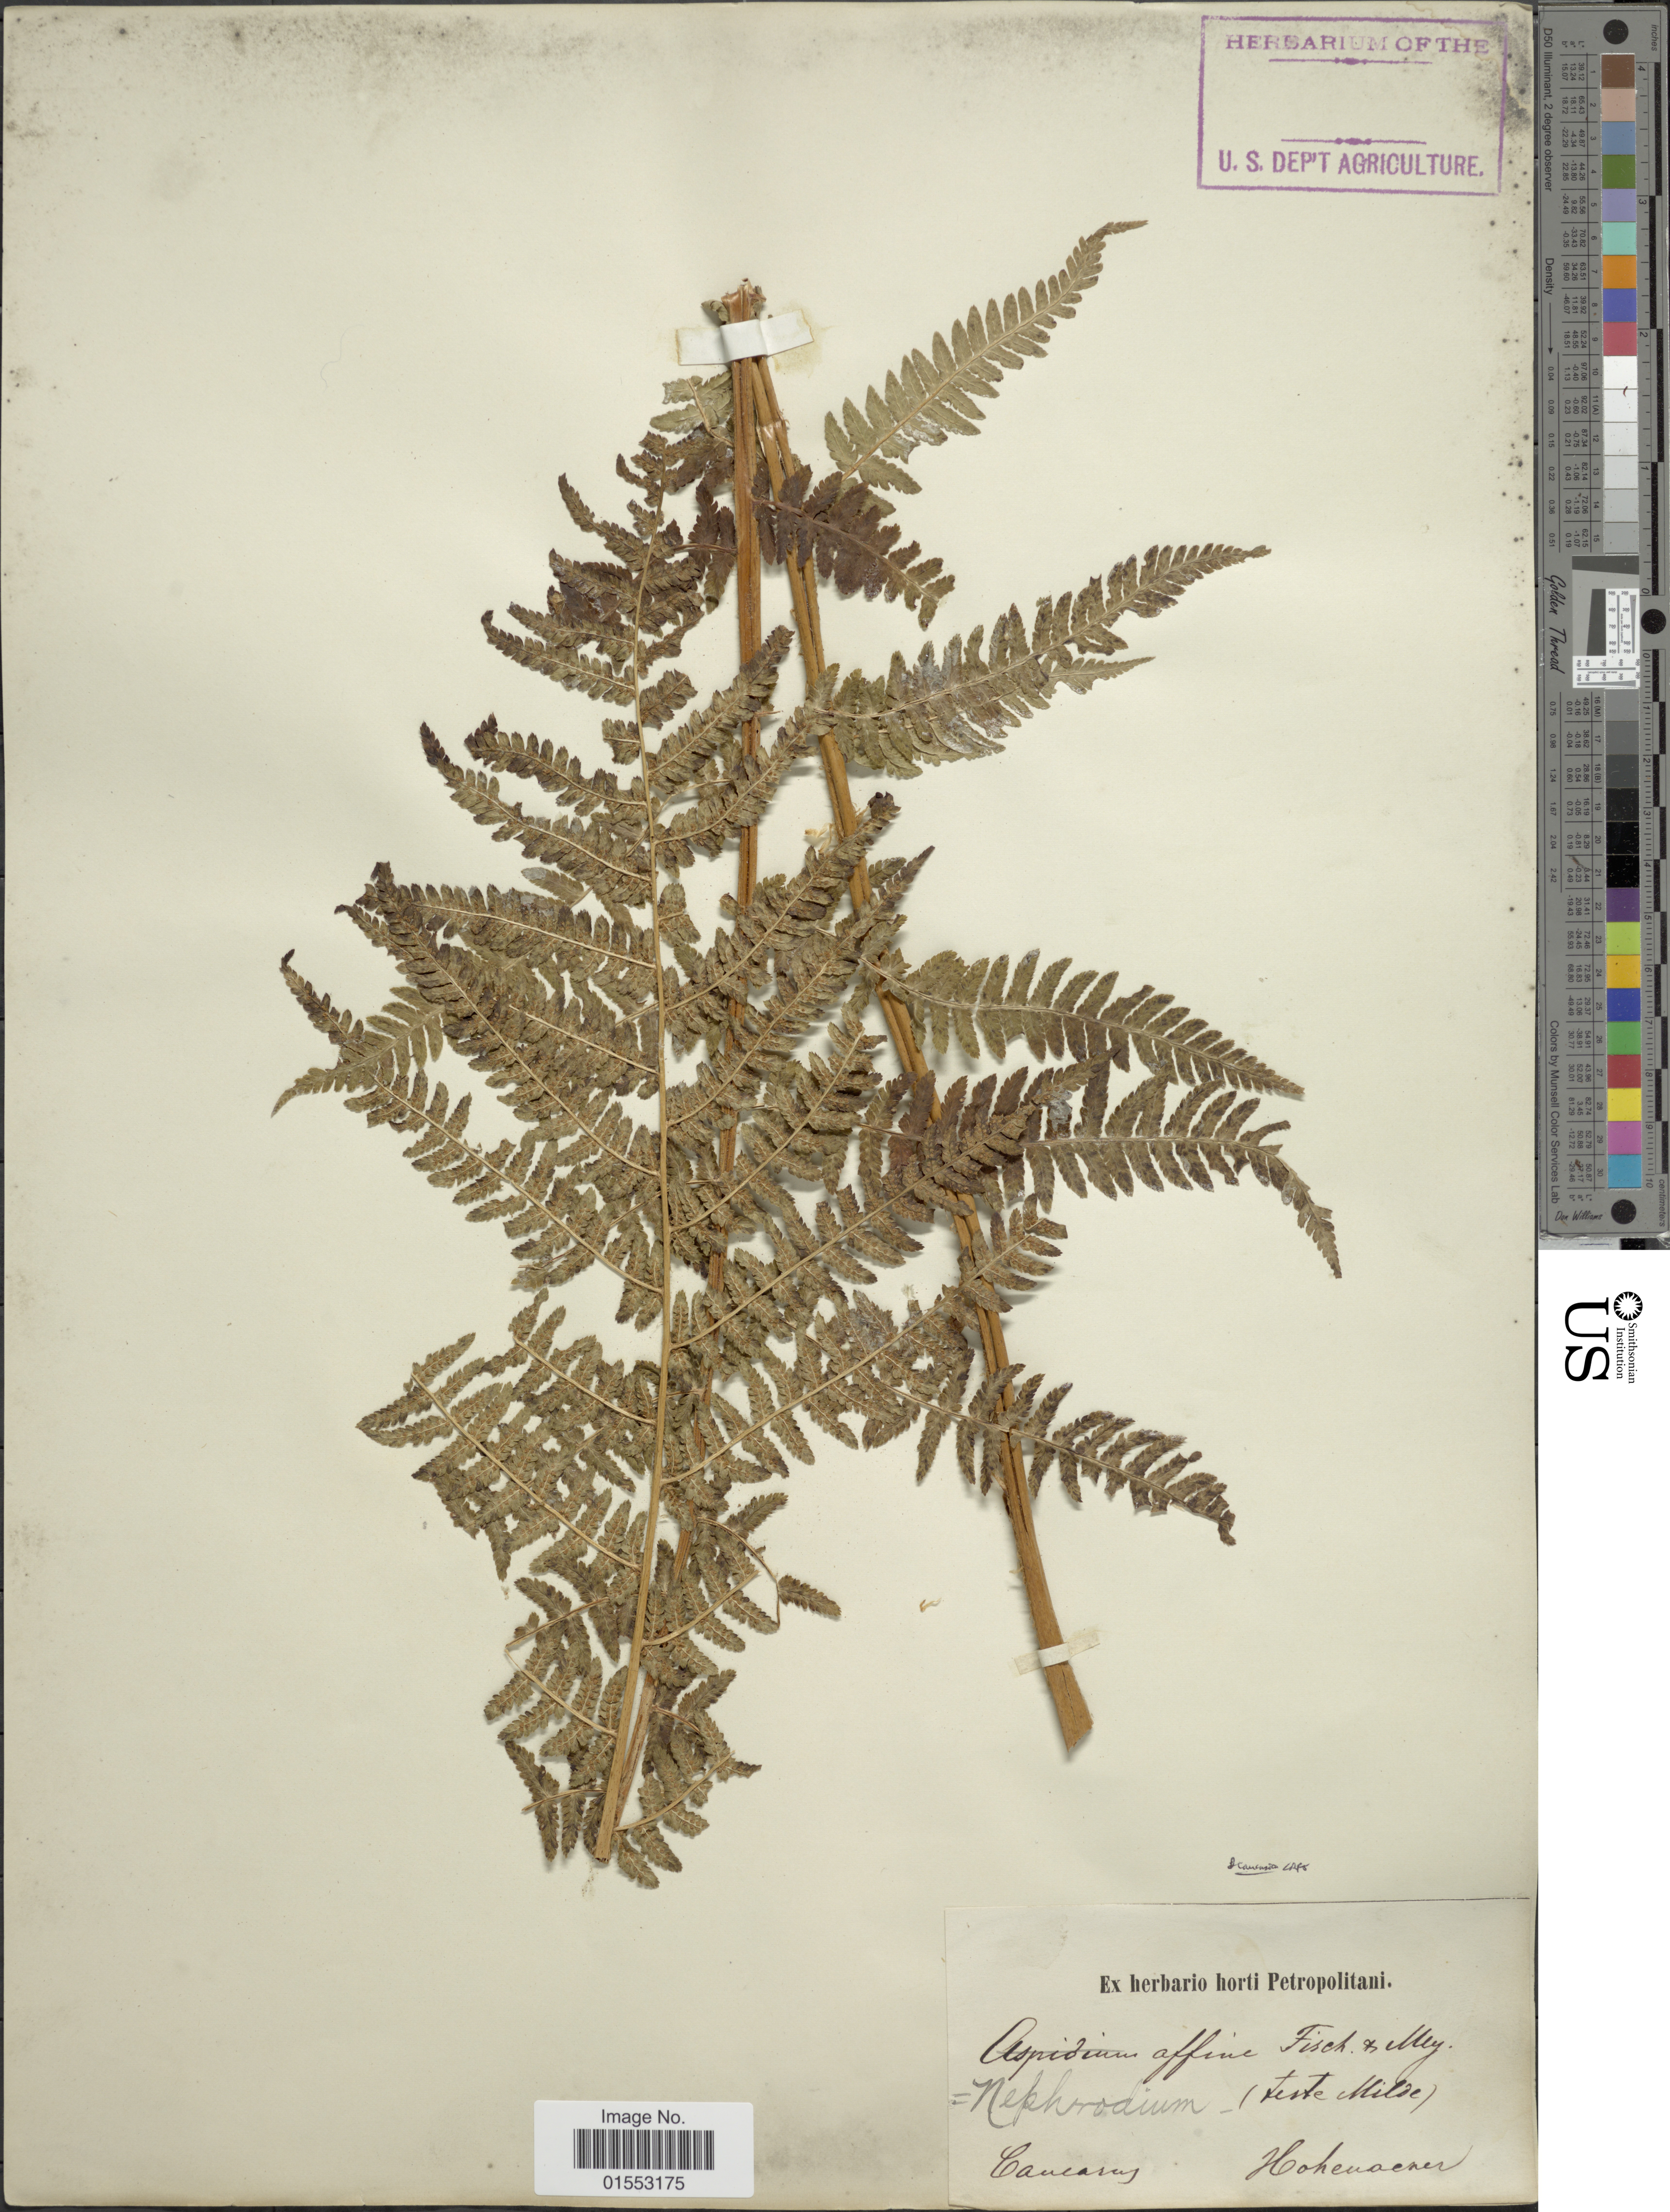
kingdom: Plantae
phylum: Tracheophyta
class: Polypodiopsida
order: Polypodiales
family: Dryopteridaceae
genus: Dryopteris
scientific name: Dryopteris caucasica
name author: Fraser-Jenk. & Corley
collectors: Hohenacker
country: Peru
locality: Gaucary [interpreted]